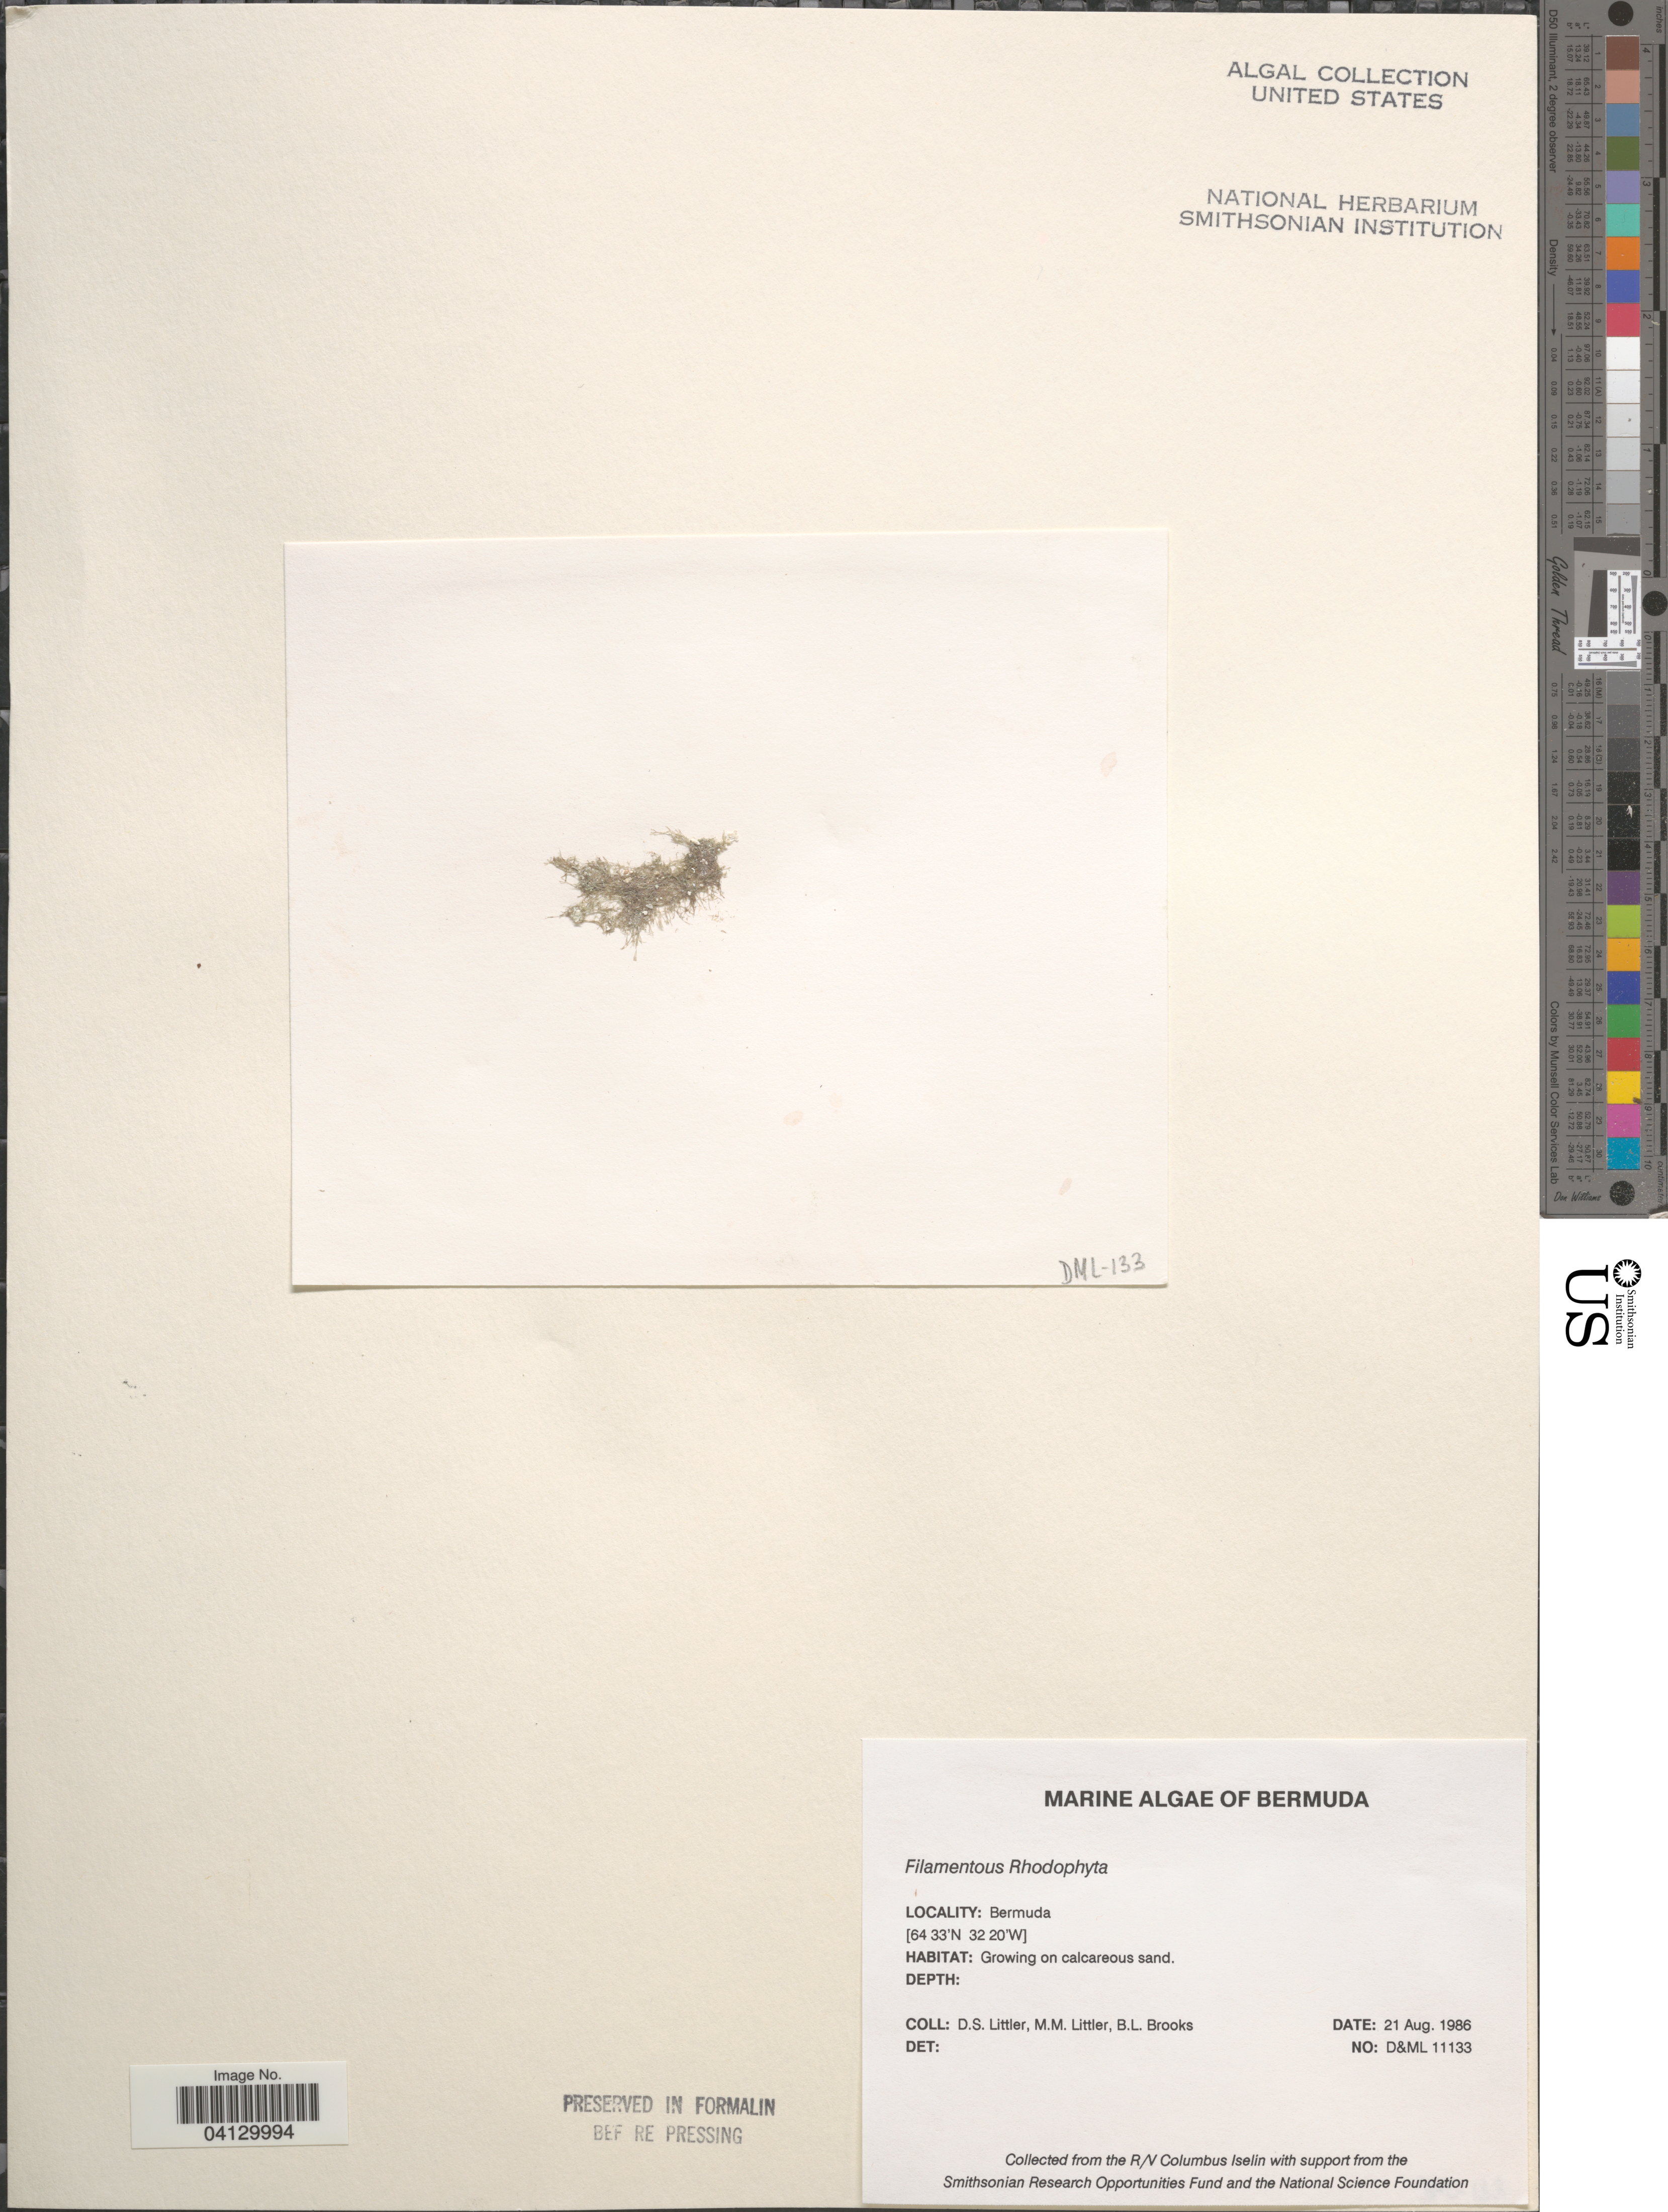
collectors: D. S. Littler & B. Brooks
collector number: D&ML 11133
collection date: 1986-08-21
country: Bermuda